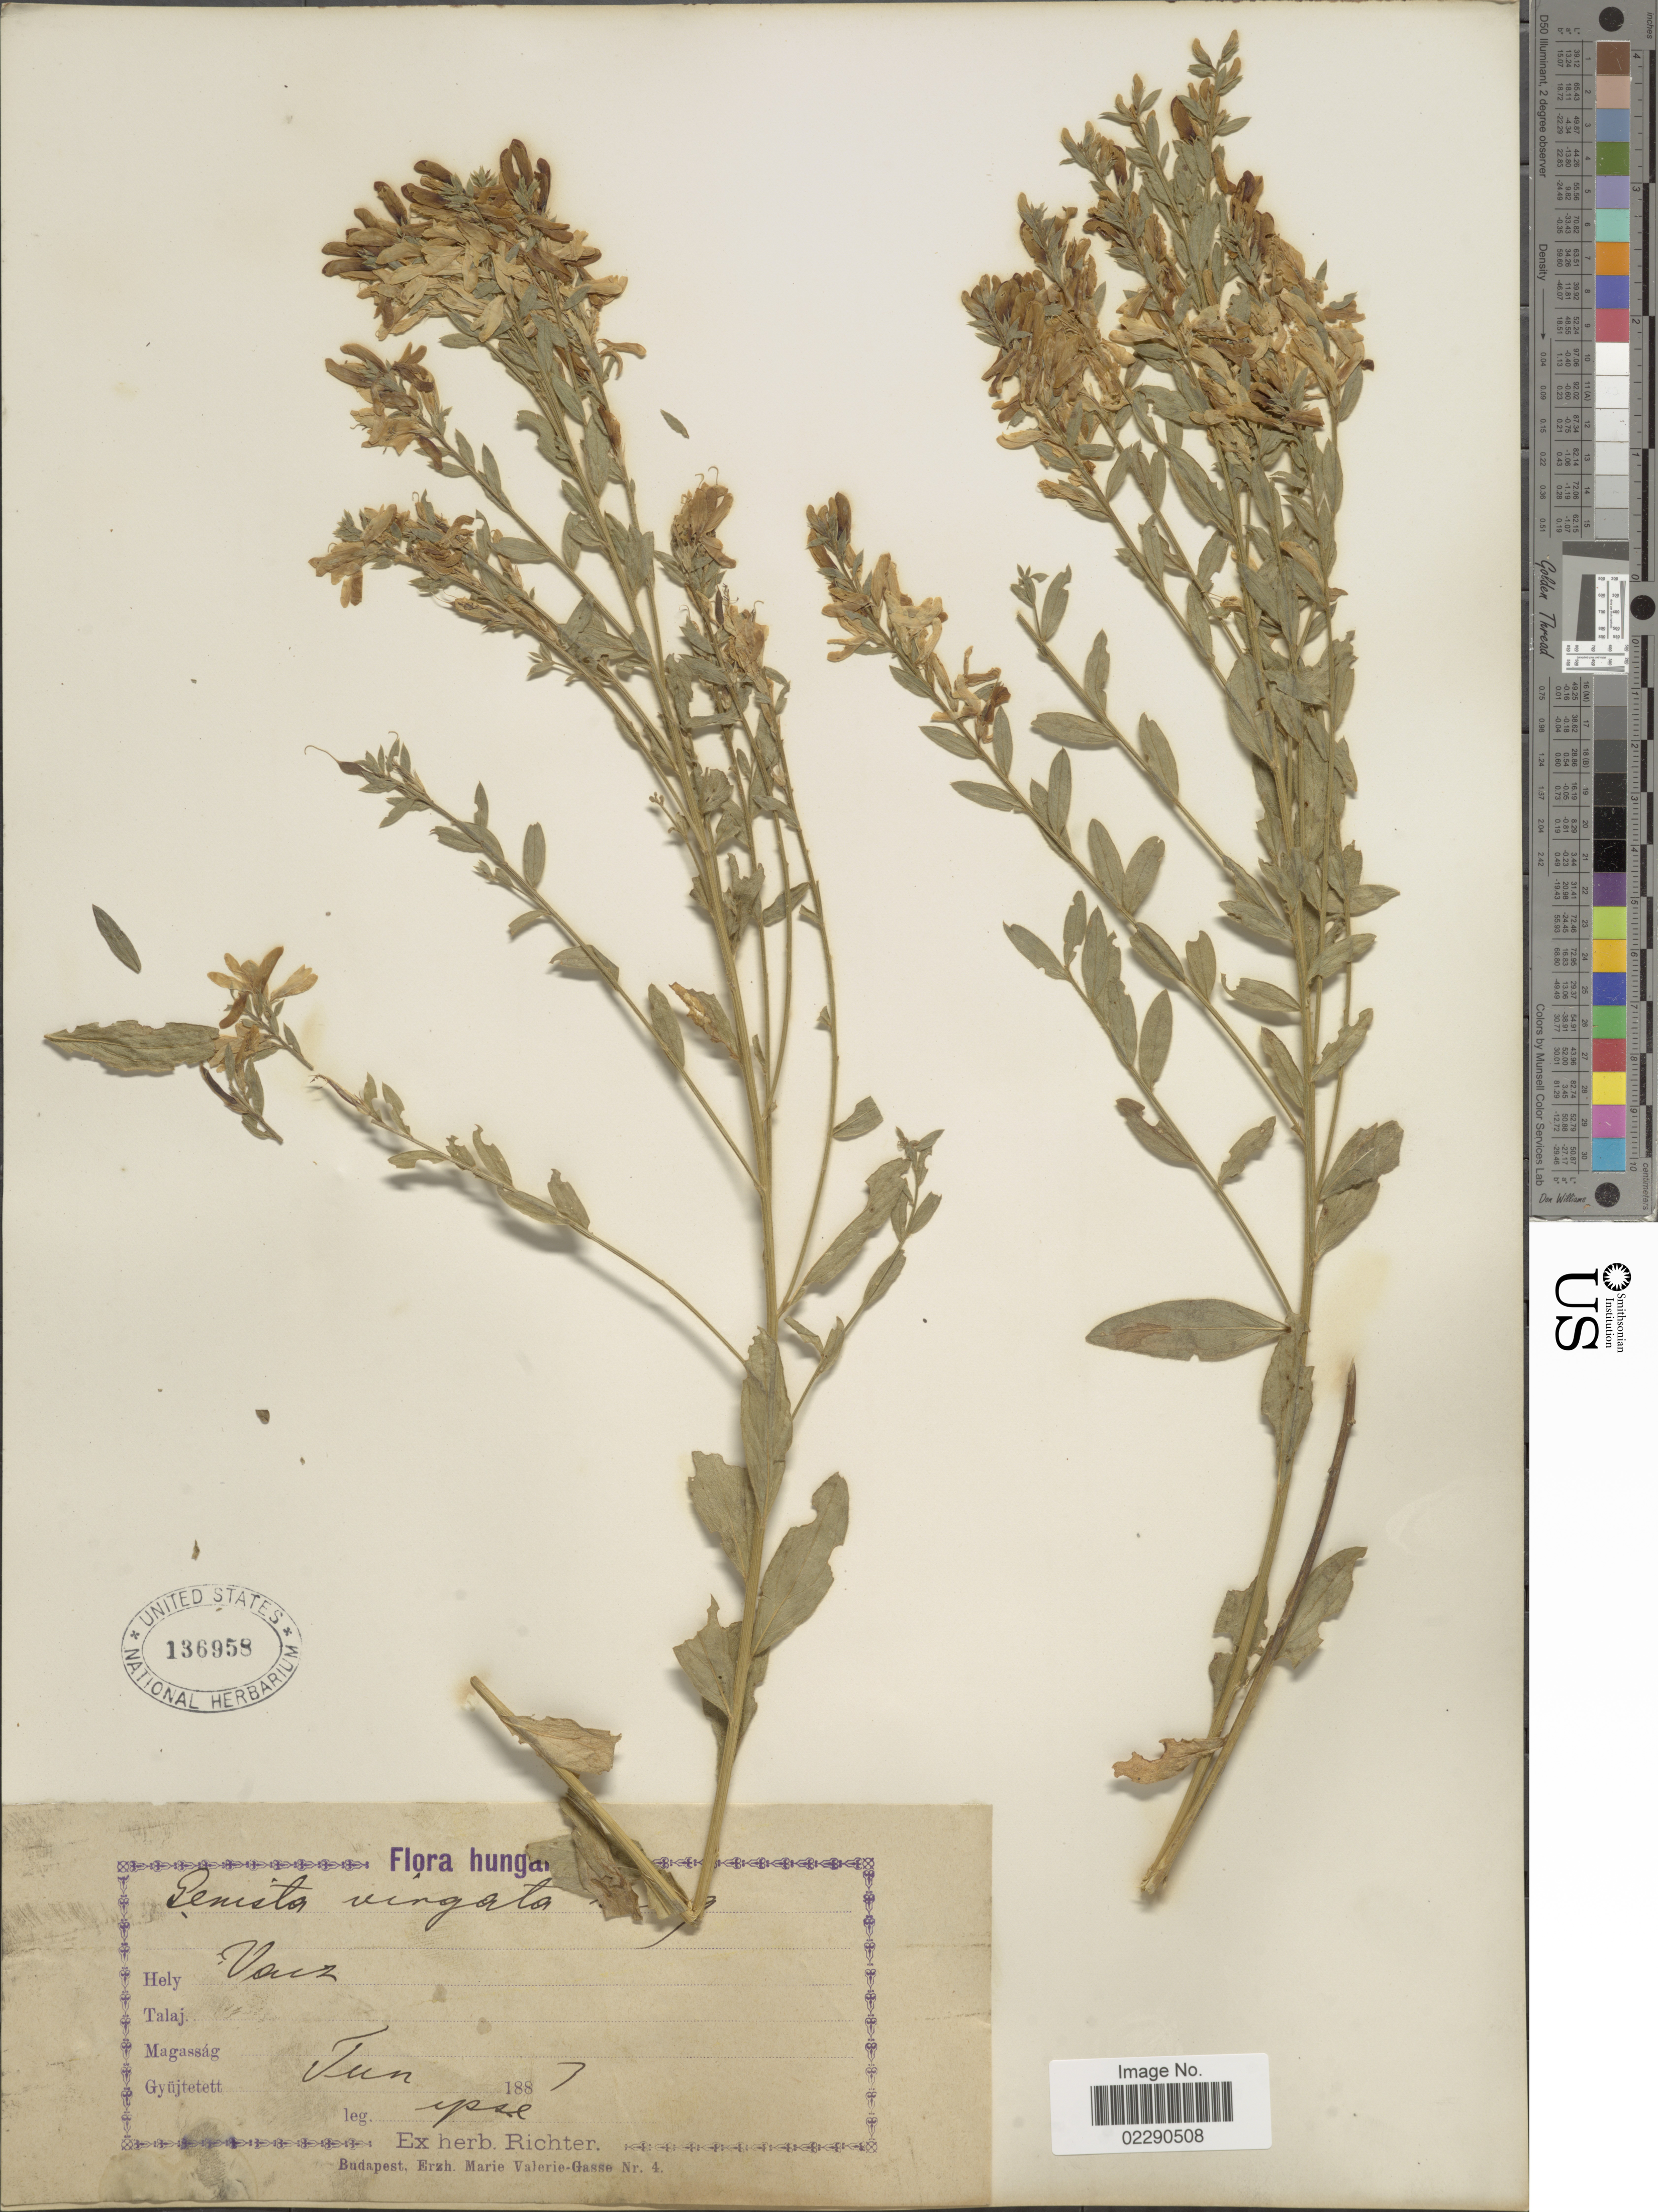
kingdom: Plantae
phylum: Tracheophyta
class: Magnoliopsida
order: Fabales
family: Fabaceae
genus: Genista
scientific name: Genista virgata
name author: Link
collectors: -- Richter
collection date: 1887-06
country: Hungary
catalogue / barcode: US 136958